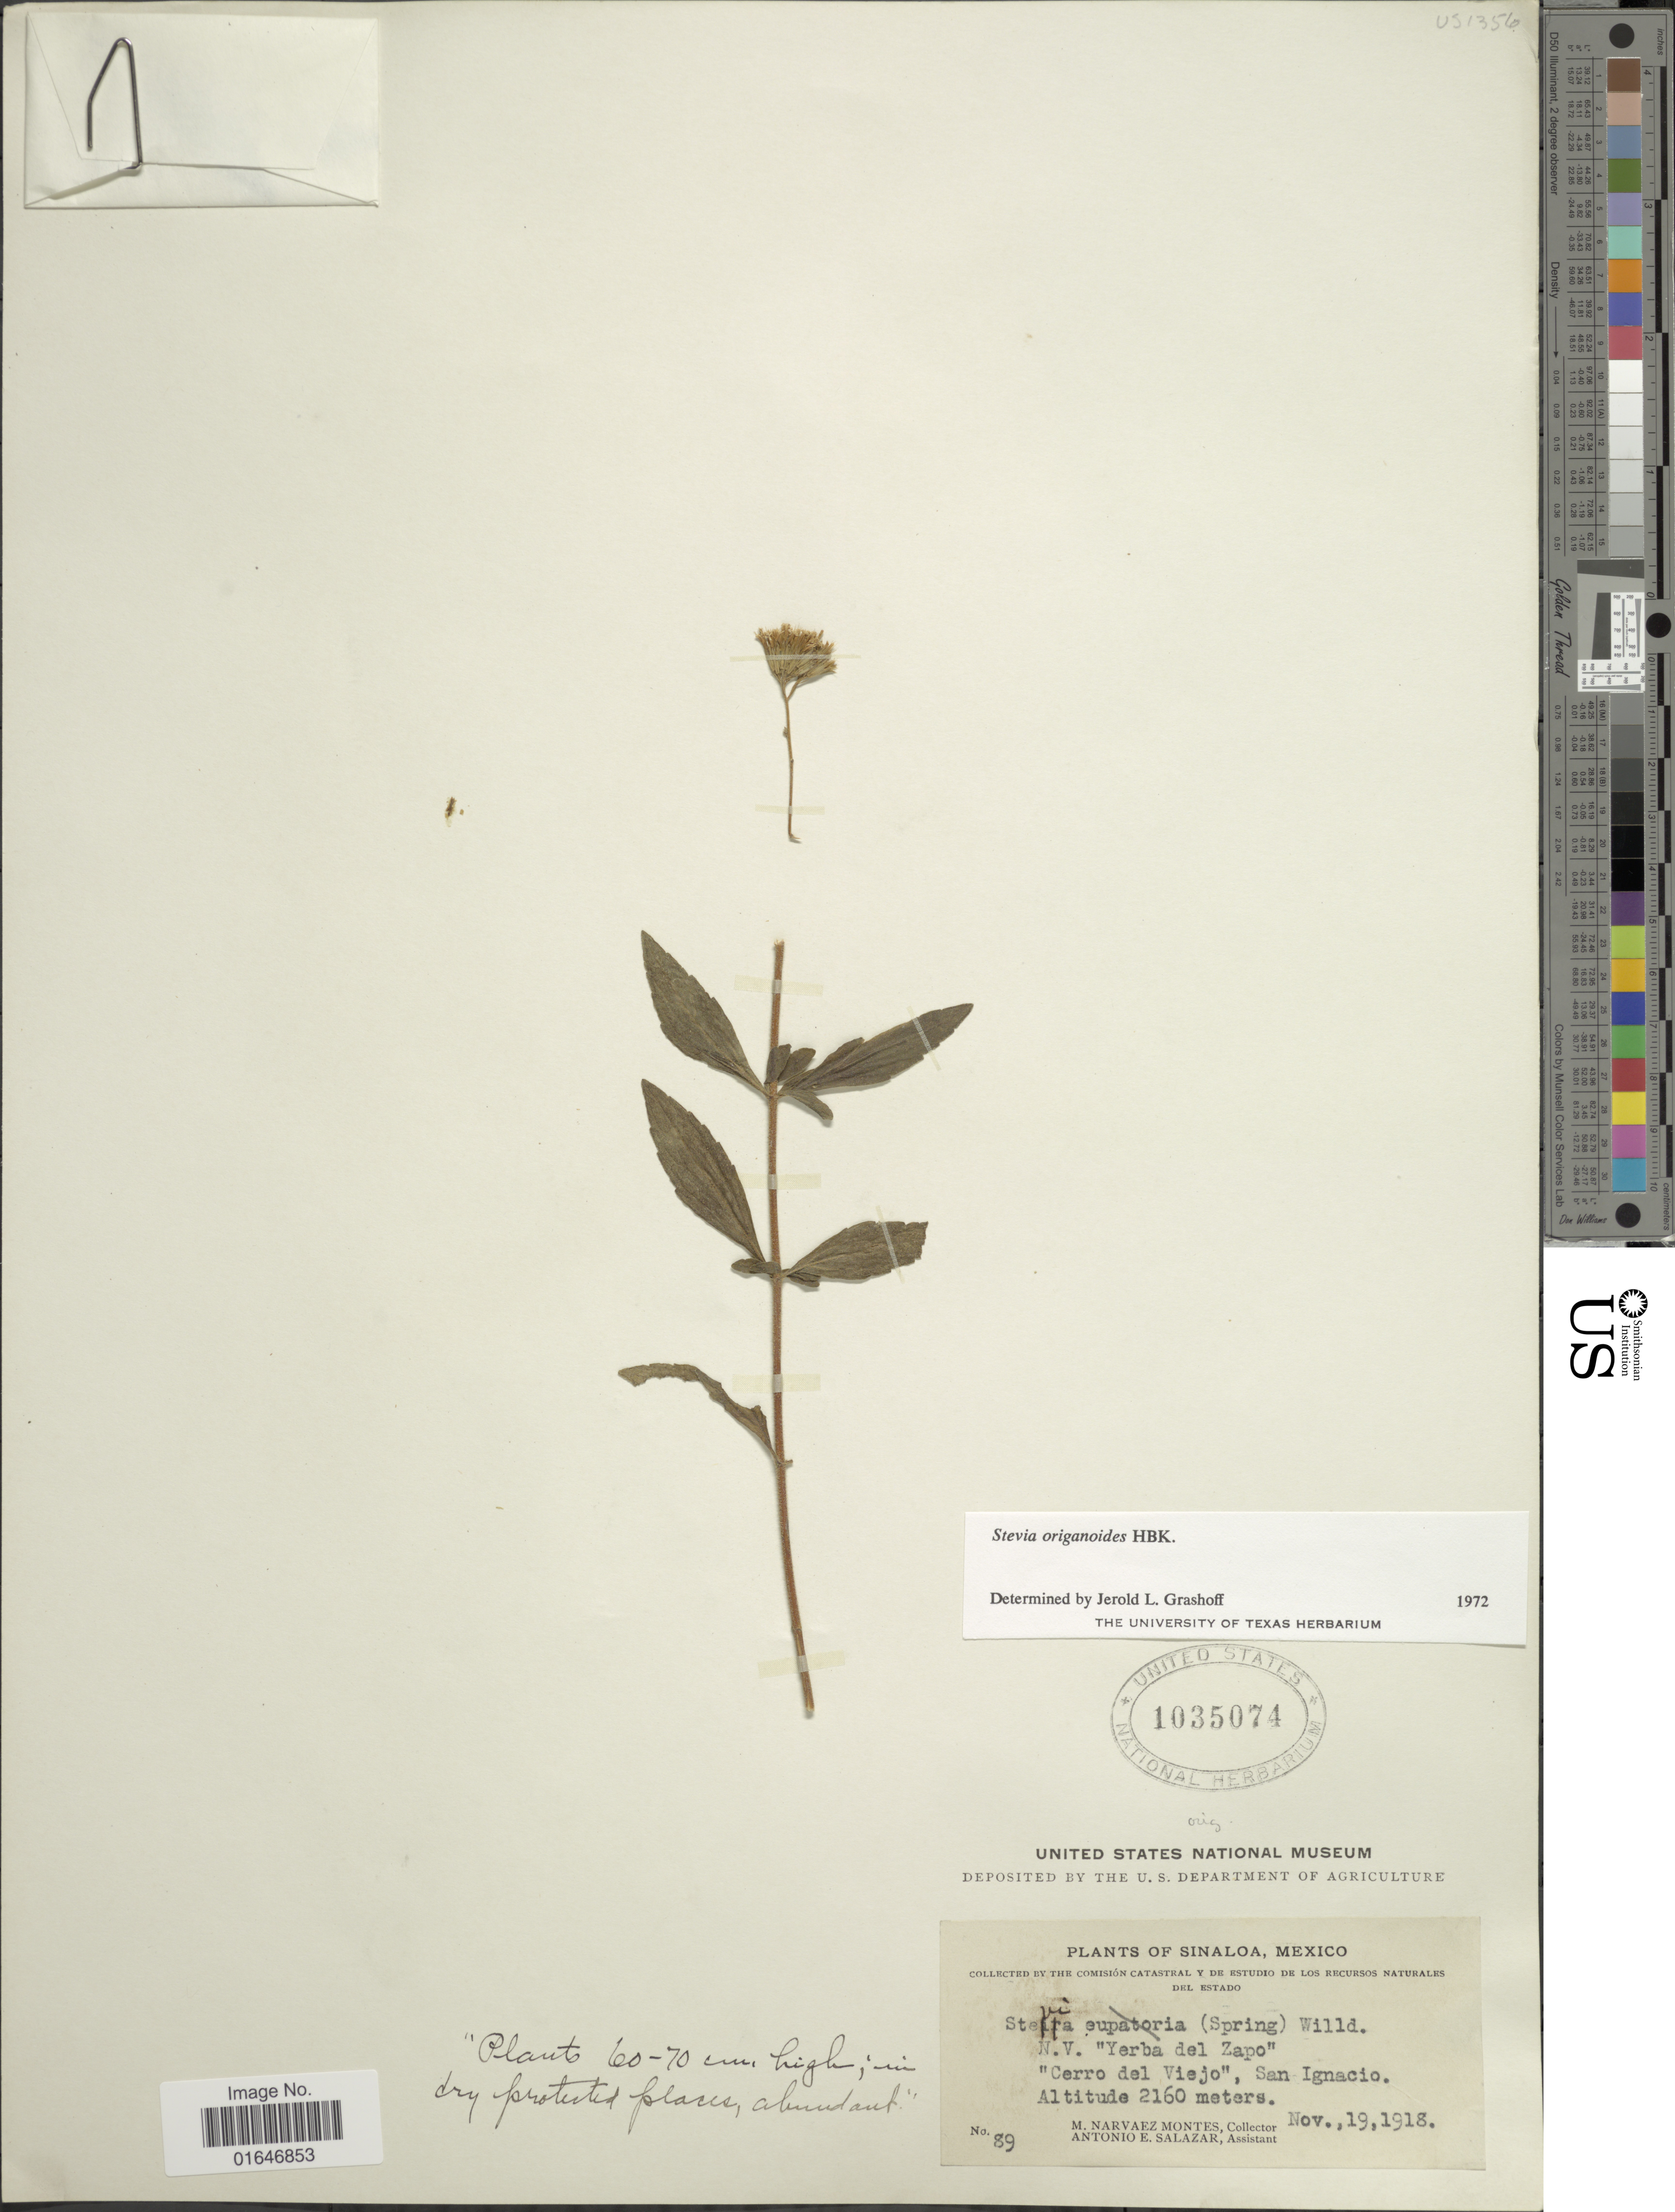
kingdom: Plantae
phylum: Tracheophyta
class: Magnoliopsida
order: Asterales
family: Asteraceae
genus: Stevia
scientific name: Stevia origanoides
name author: Kunth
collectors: M. Navarez Montes & A. E. Salazar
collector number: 89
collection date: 1918-11-19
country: Mexico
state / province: Sinaloa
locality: N.V. "Yerba del Zapo", "Cerro del Viejo", San Ignacio.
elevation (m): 2160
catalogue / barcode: US 1035074